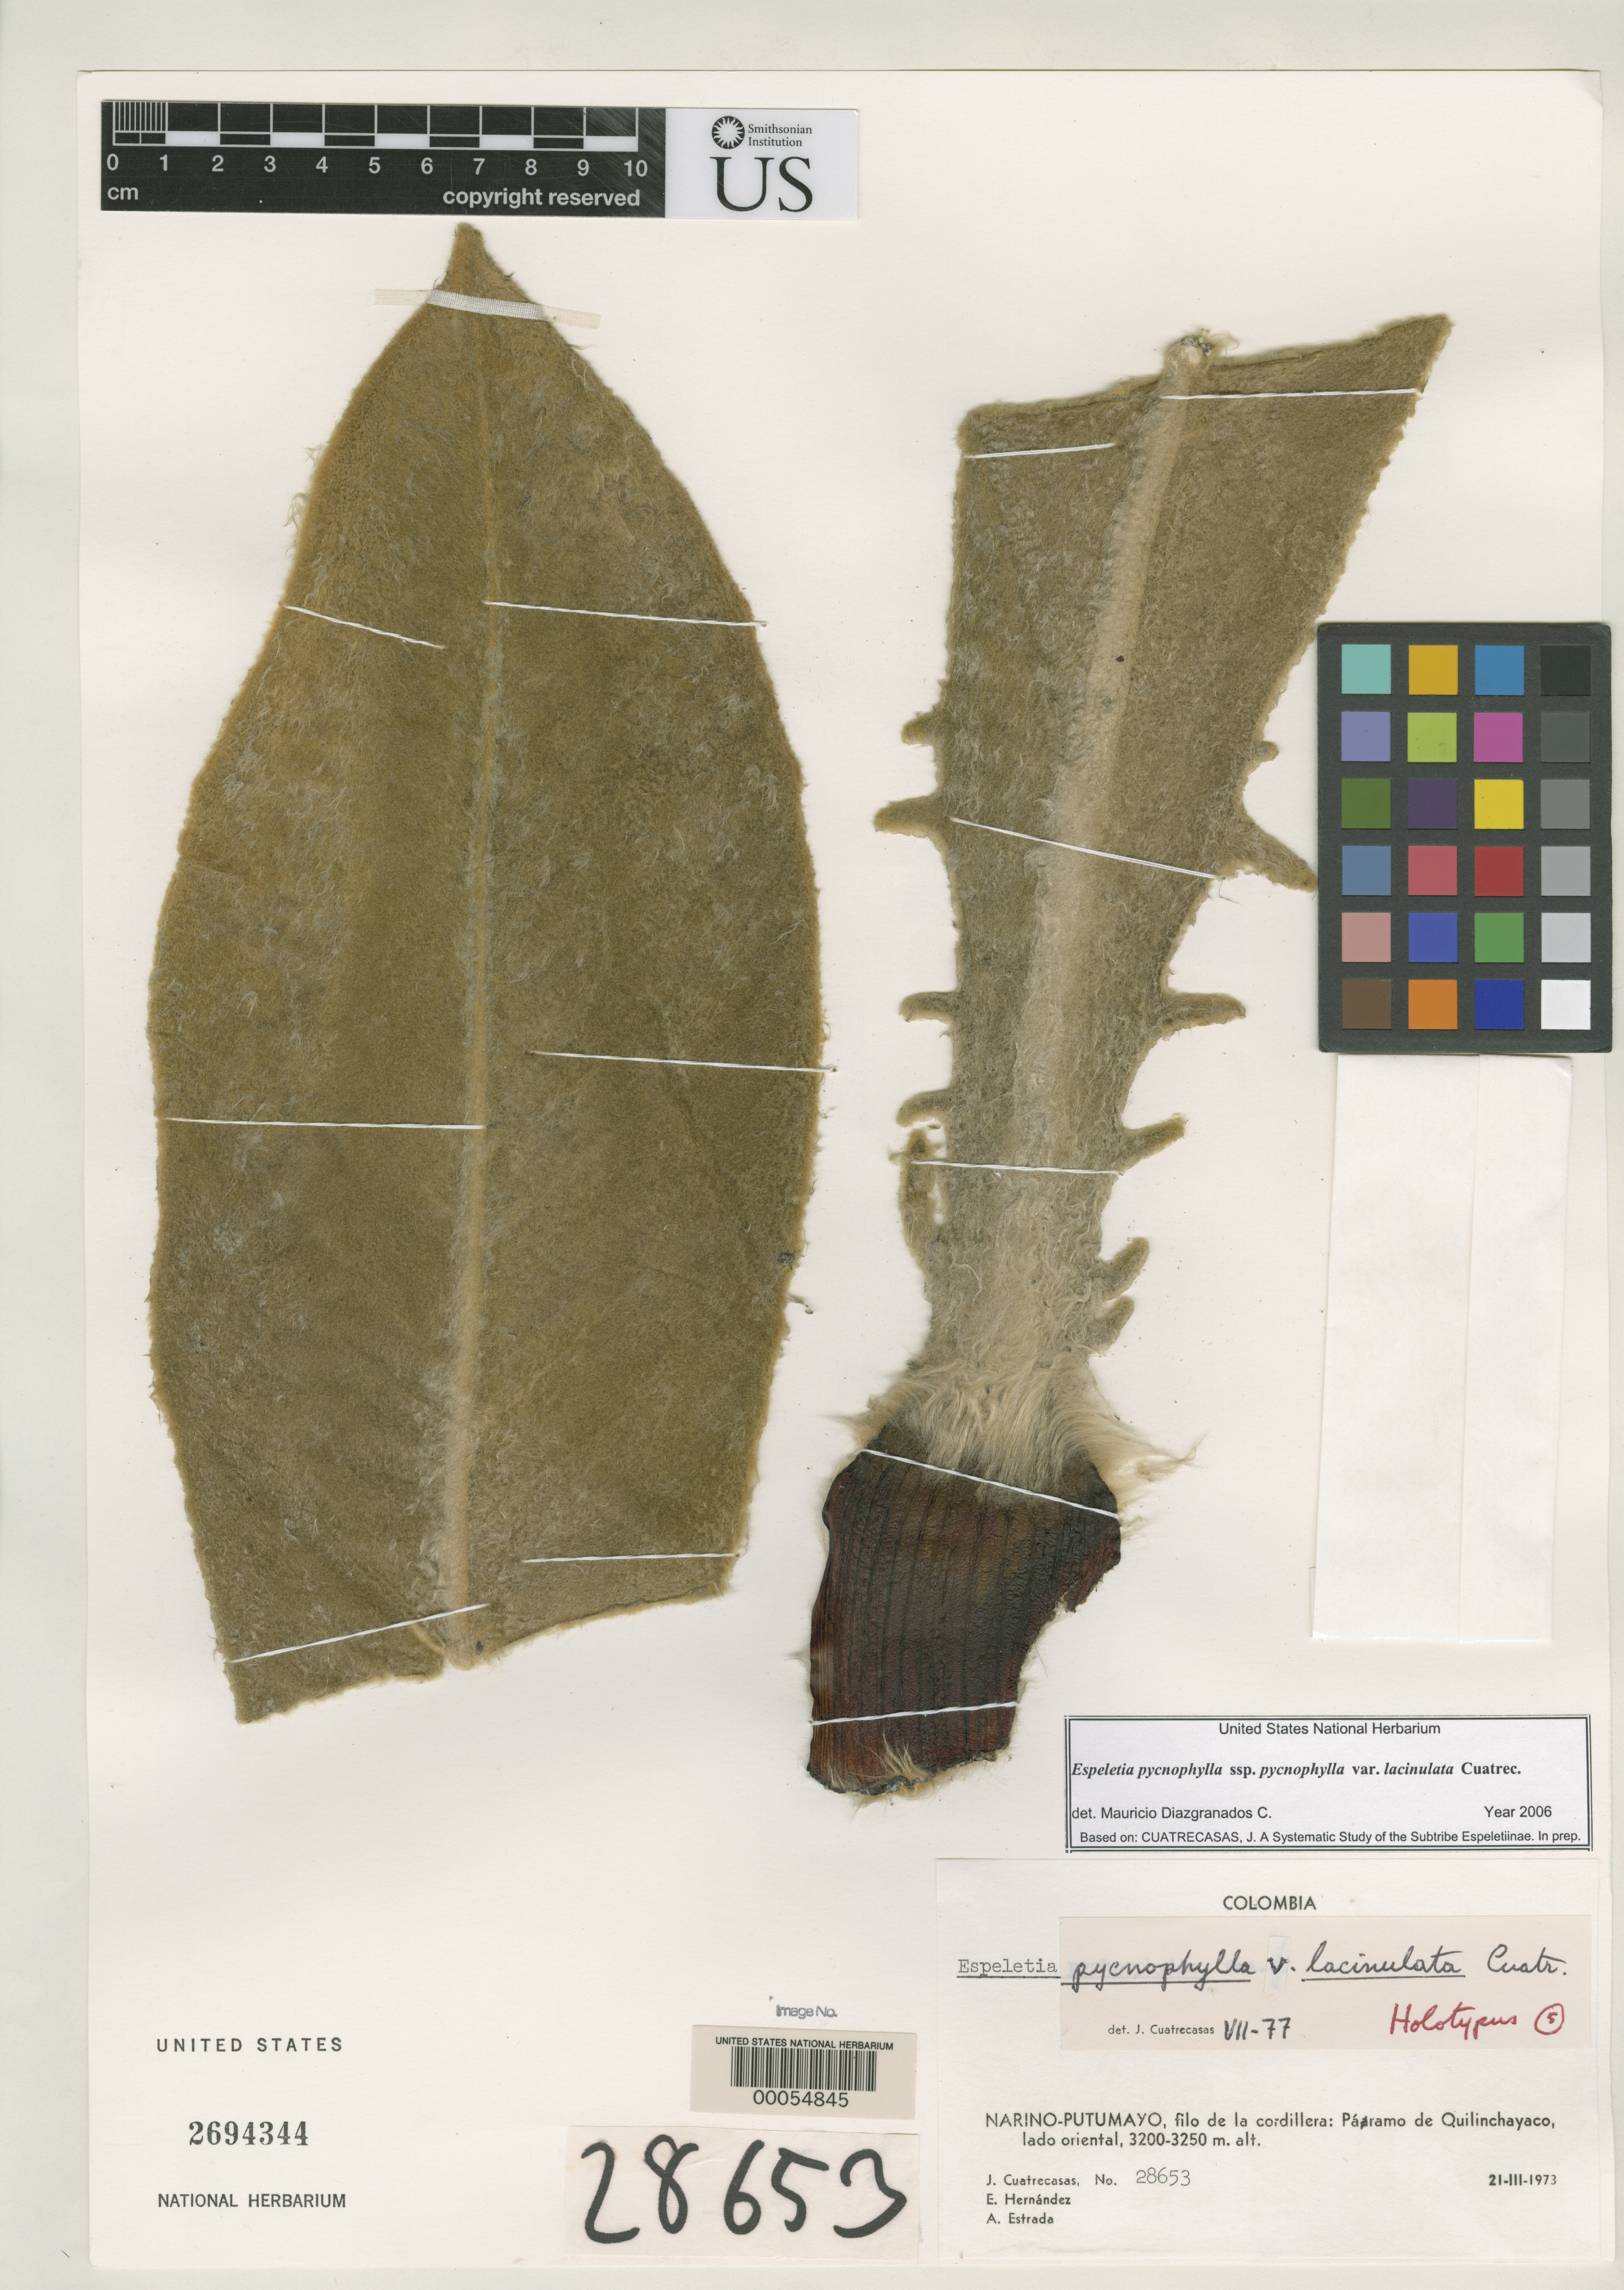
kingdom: Plantae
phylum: Tracheophyta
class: Magnoliopsida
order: Asterales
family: Asteraceae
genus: Espeletia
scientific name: Espeletia pycnophylla var. lacinulata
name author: Cuatrec.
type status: Holotype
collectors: J. Cuatrecasas, E. I. Hernández-X. & A. Estrada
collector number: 28653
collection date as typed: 21 Mar 1973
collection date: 1973-03-21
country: Colombia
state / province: Nariño / Putumayo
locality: Filo de La Cordillera, Páramo de Quilinchaya, Lado Oriental.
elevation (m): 3200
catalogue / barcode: US 2694344